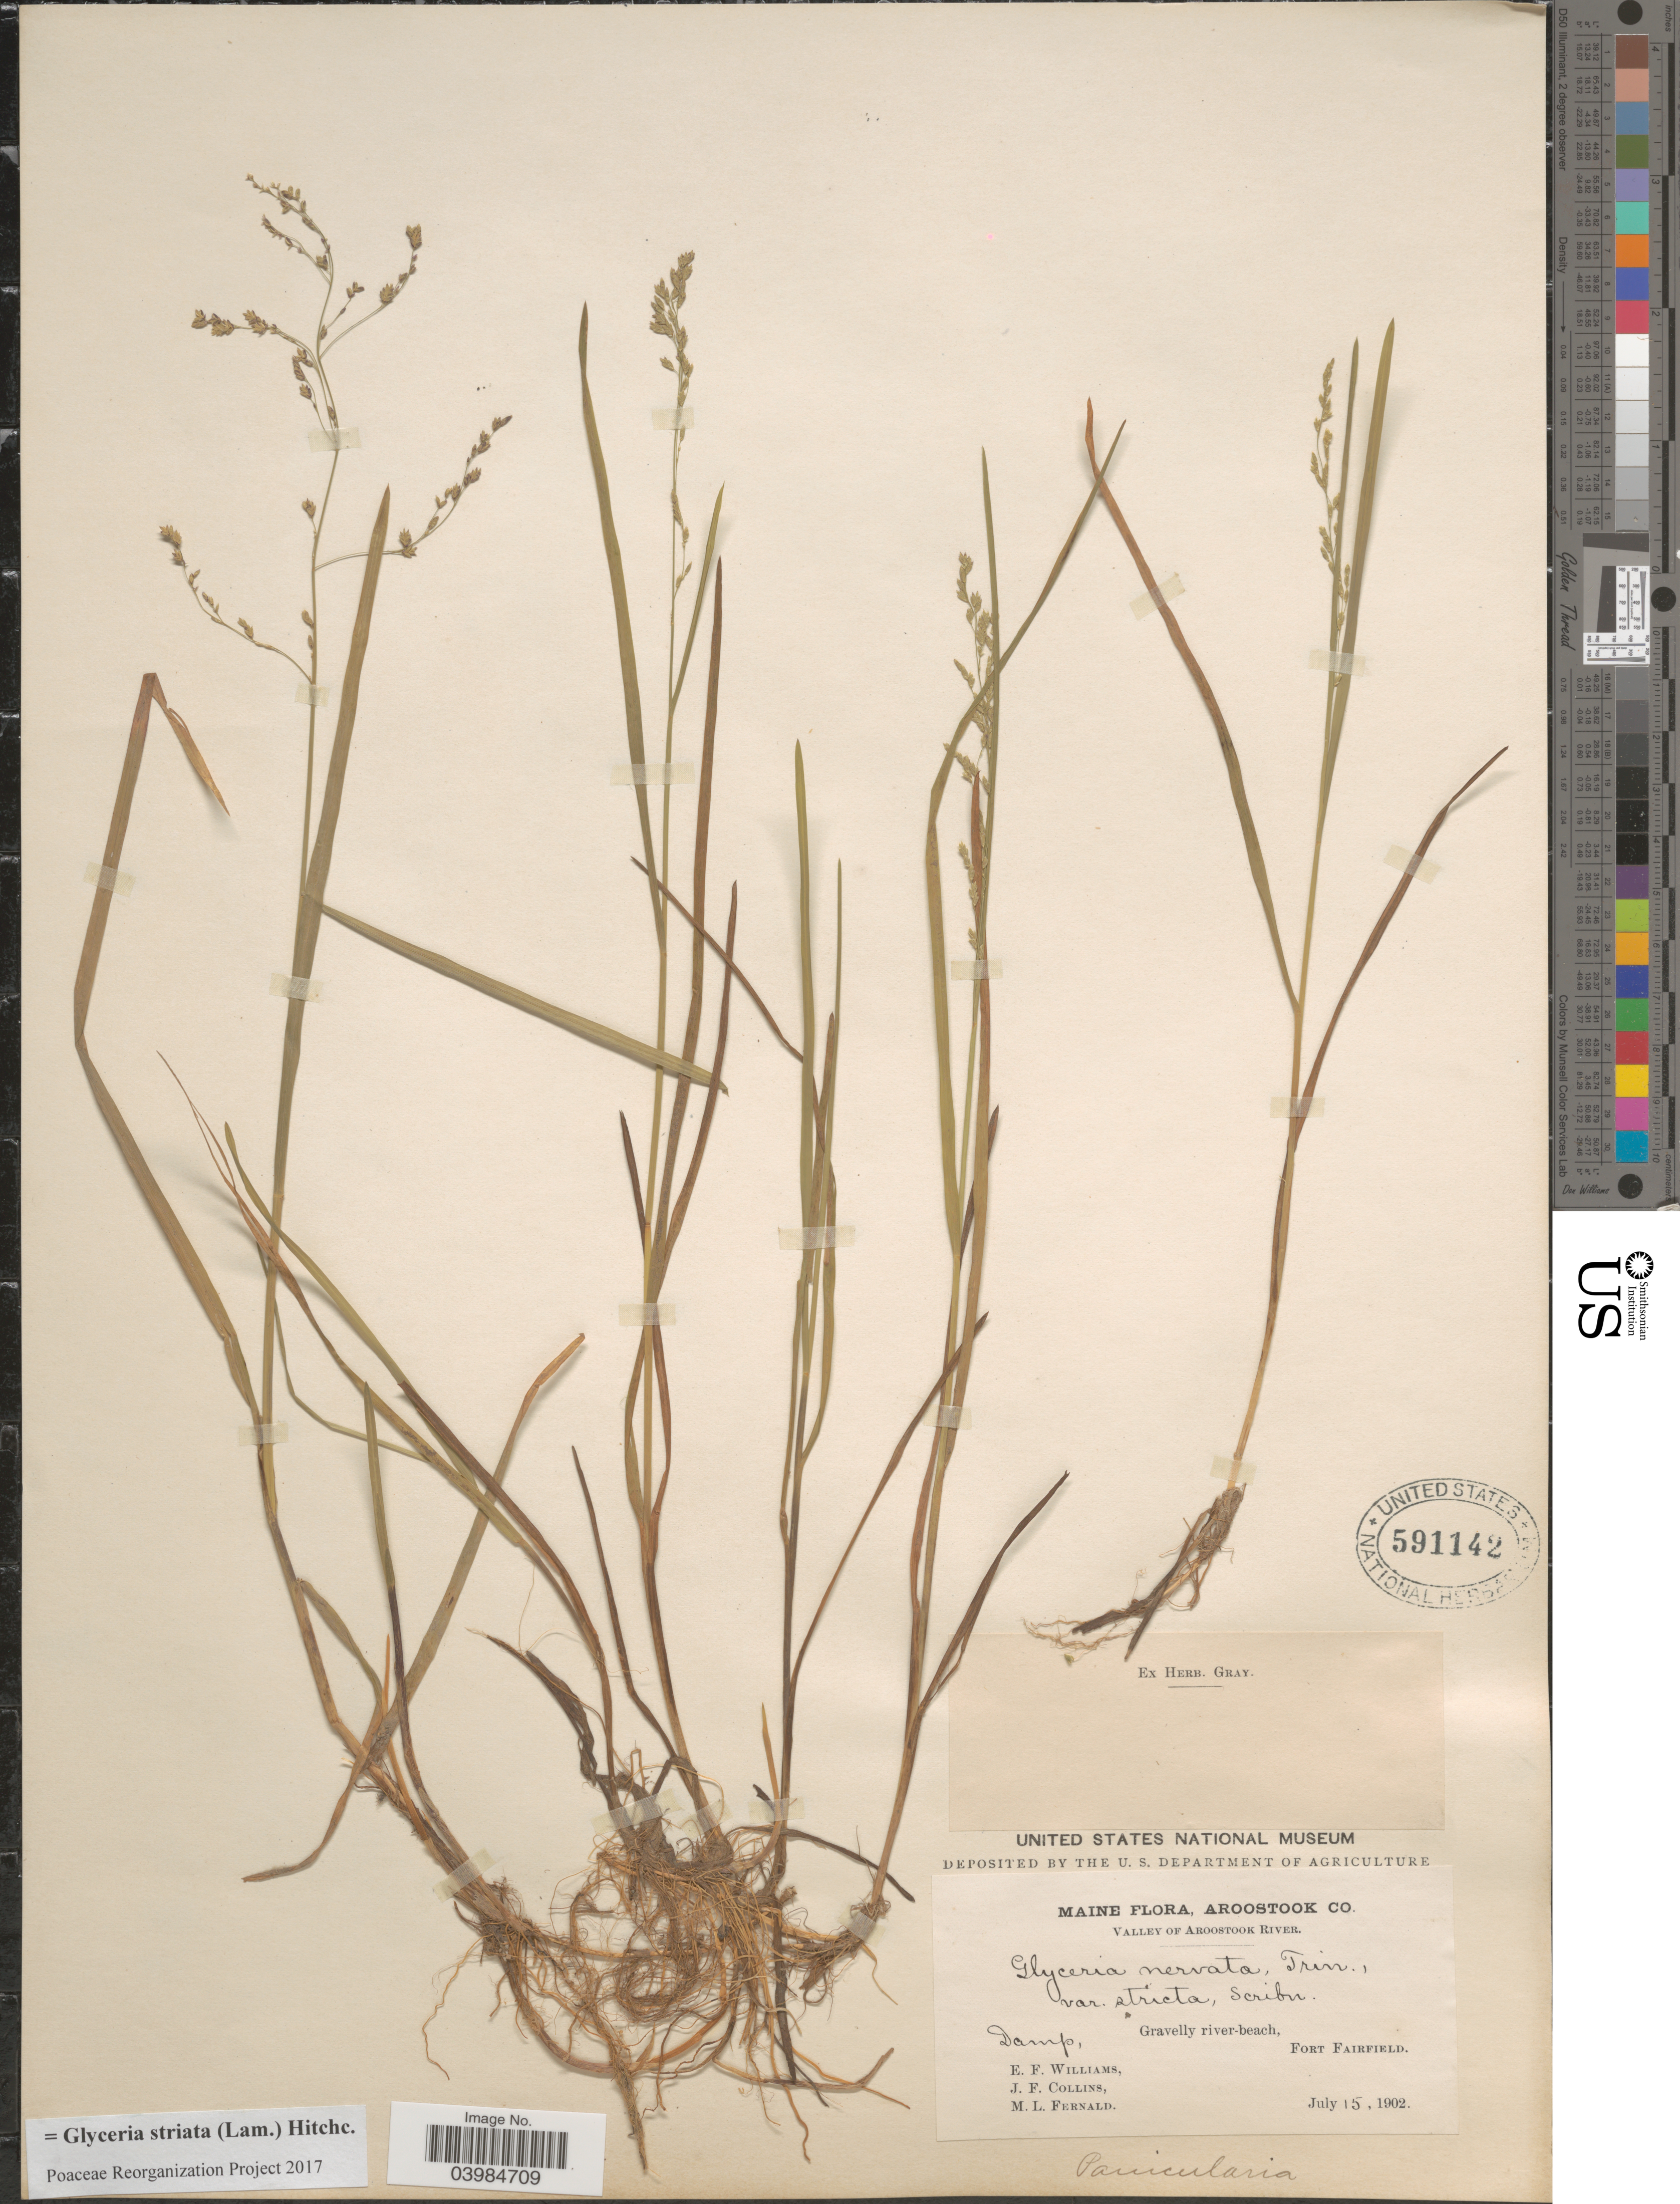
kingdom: Plantae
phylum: Tracheophyta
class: Liliopsida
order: Poales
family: Poaceae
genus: Glyceria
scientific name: Glyceria striata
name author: (Lam.) Hitchc.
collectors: E. Williams, J. Collins & M. L. Fernald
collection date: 1902-07-15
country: United States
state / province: Maine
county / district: Aroostook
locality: Valley of Aroostook River. Fort Fairfield.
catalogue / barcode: US 591142